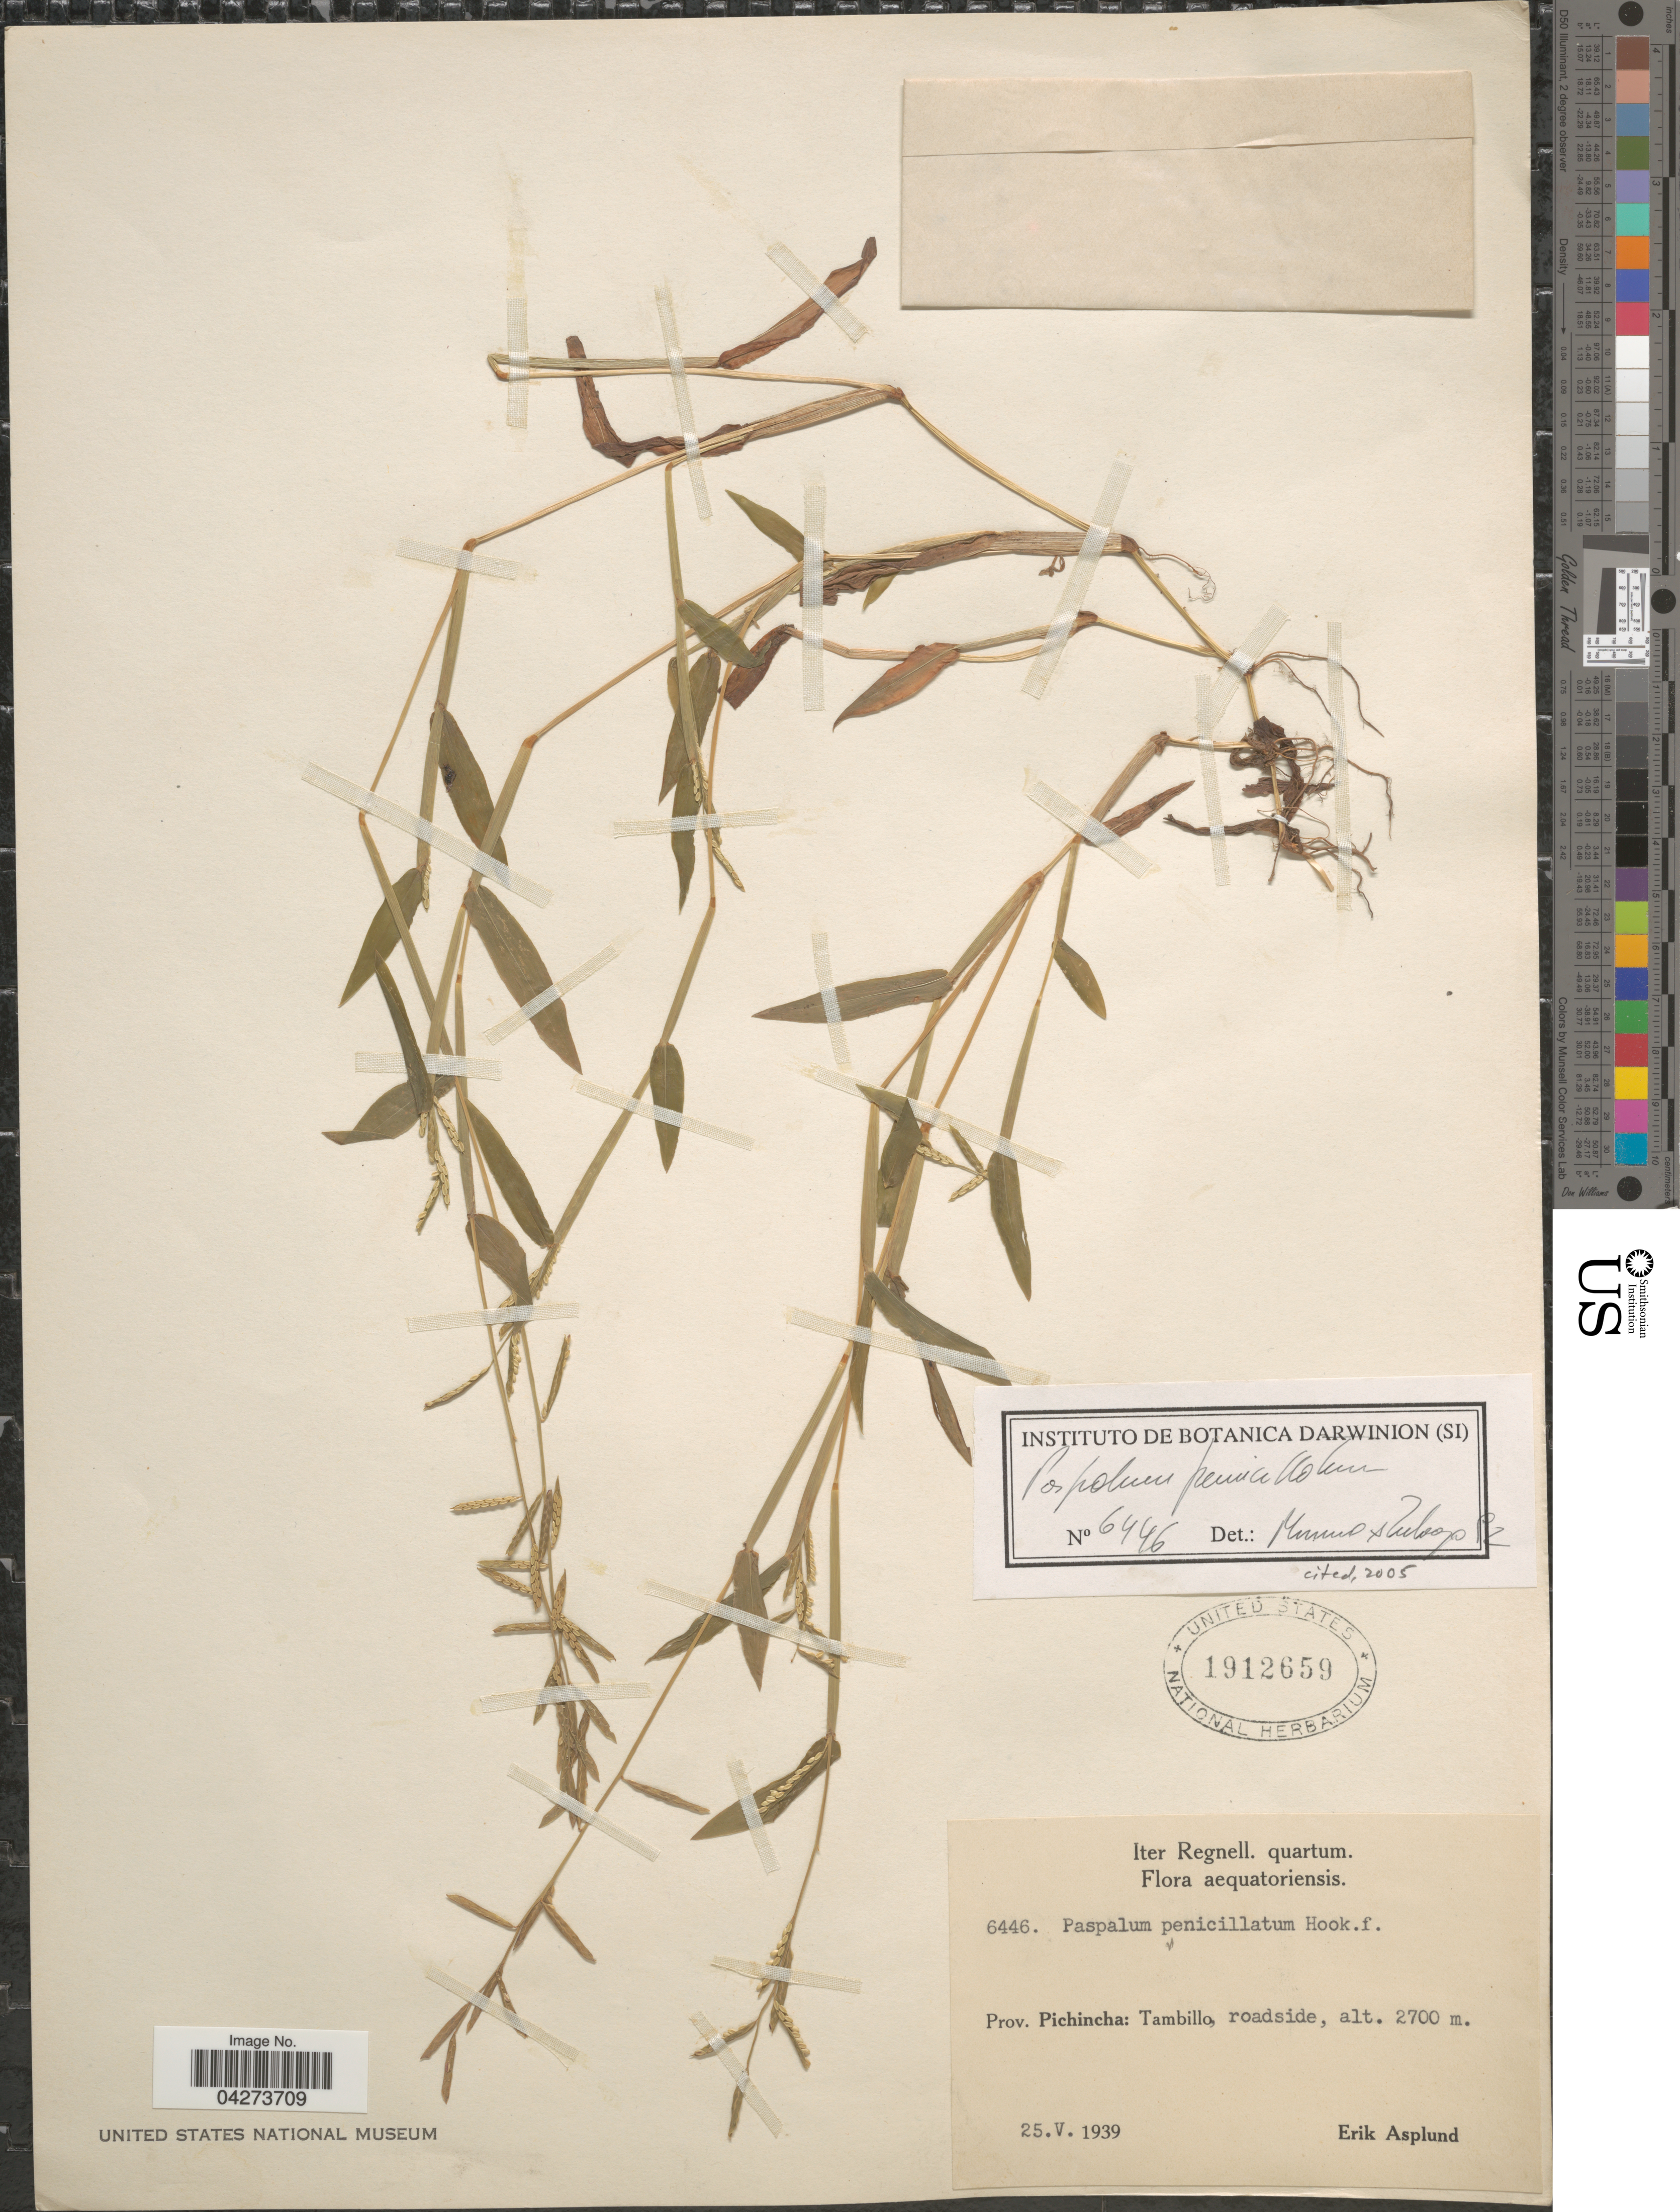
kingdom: Plantae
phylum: Tracheophyta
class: Liliopsida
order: Poales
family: Poaceae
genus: Paspalum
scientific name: Paspalum penicillatum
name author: Hook. f.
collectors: E. Asplund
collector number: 6446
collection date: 1939-05-25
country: Ecuador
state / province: Pichincha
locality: Iter Regnell. quartum. Prov. Pichincha: Tambillo, roadside.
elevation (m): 2700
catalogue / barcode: US 1912659